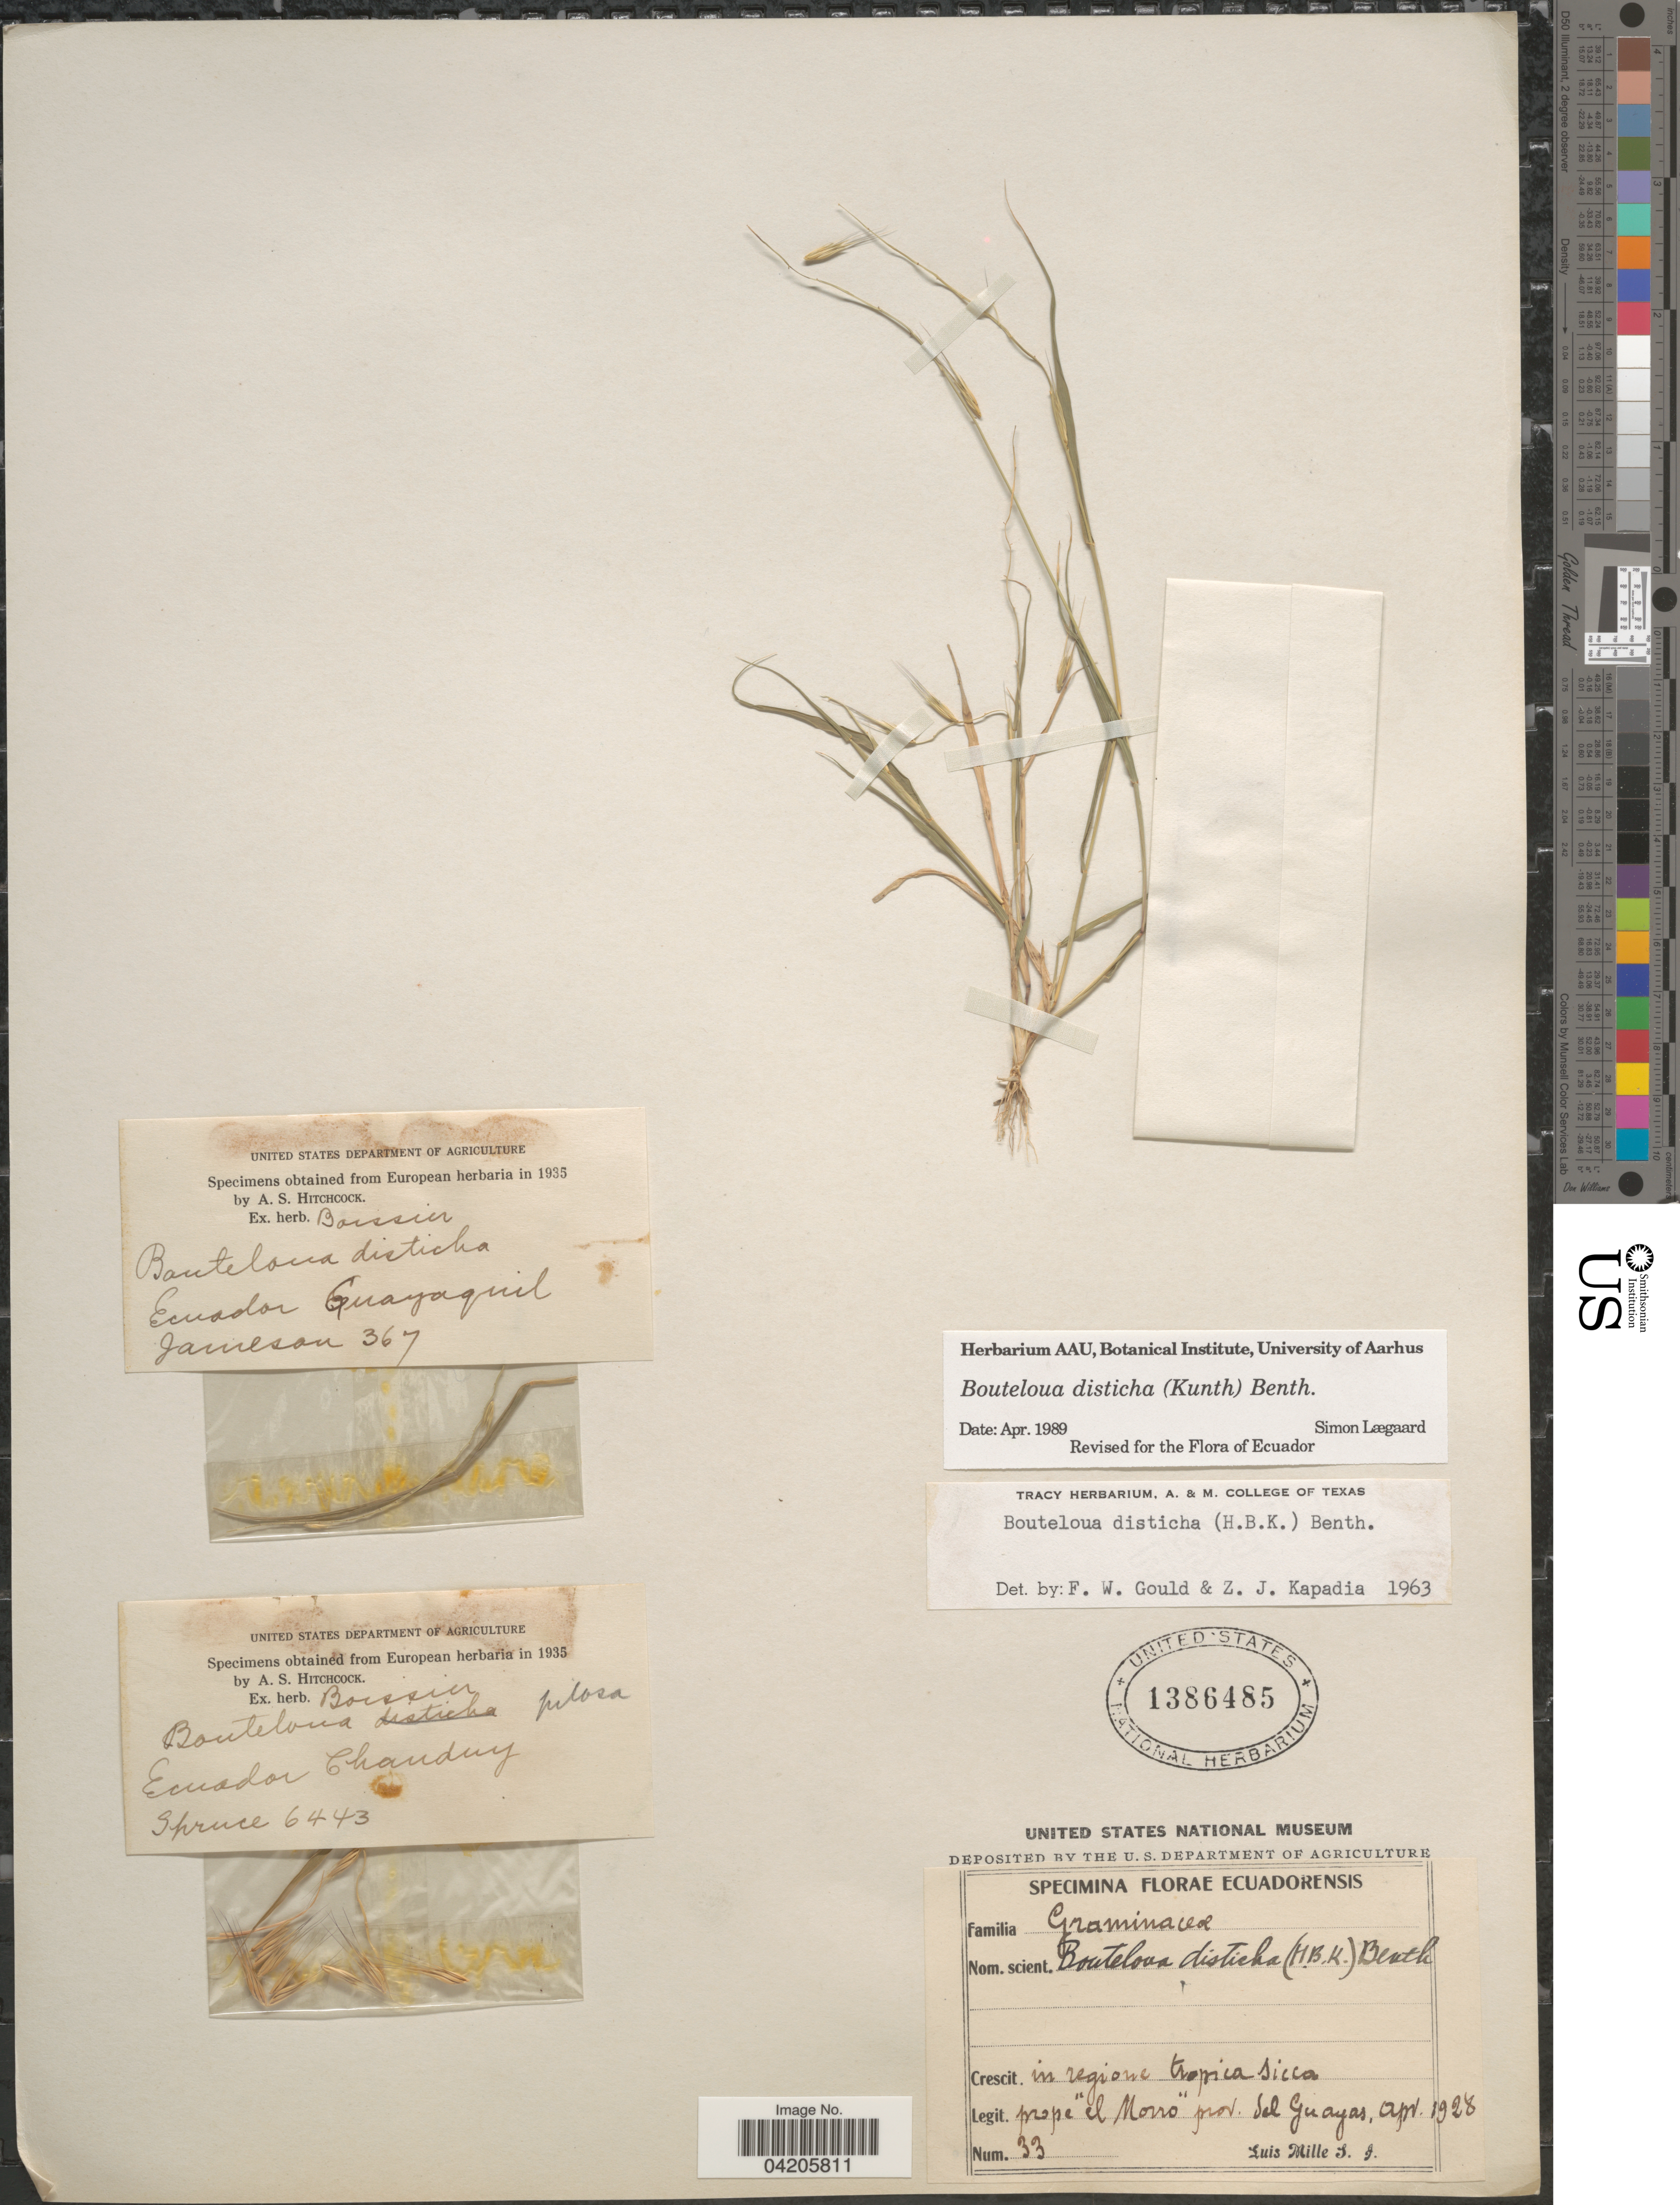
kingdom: Plantae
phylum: Tracheophyta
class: Liliopsida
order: Poales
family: Poaceae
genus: Bouteloua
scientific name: Bouteloua disticha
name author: (Kunth) Benth.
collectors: -. Spruce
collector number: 6443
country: Ecuador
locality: Chanduy.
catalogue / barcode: US 1386485-2